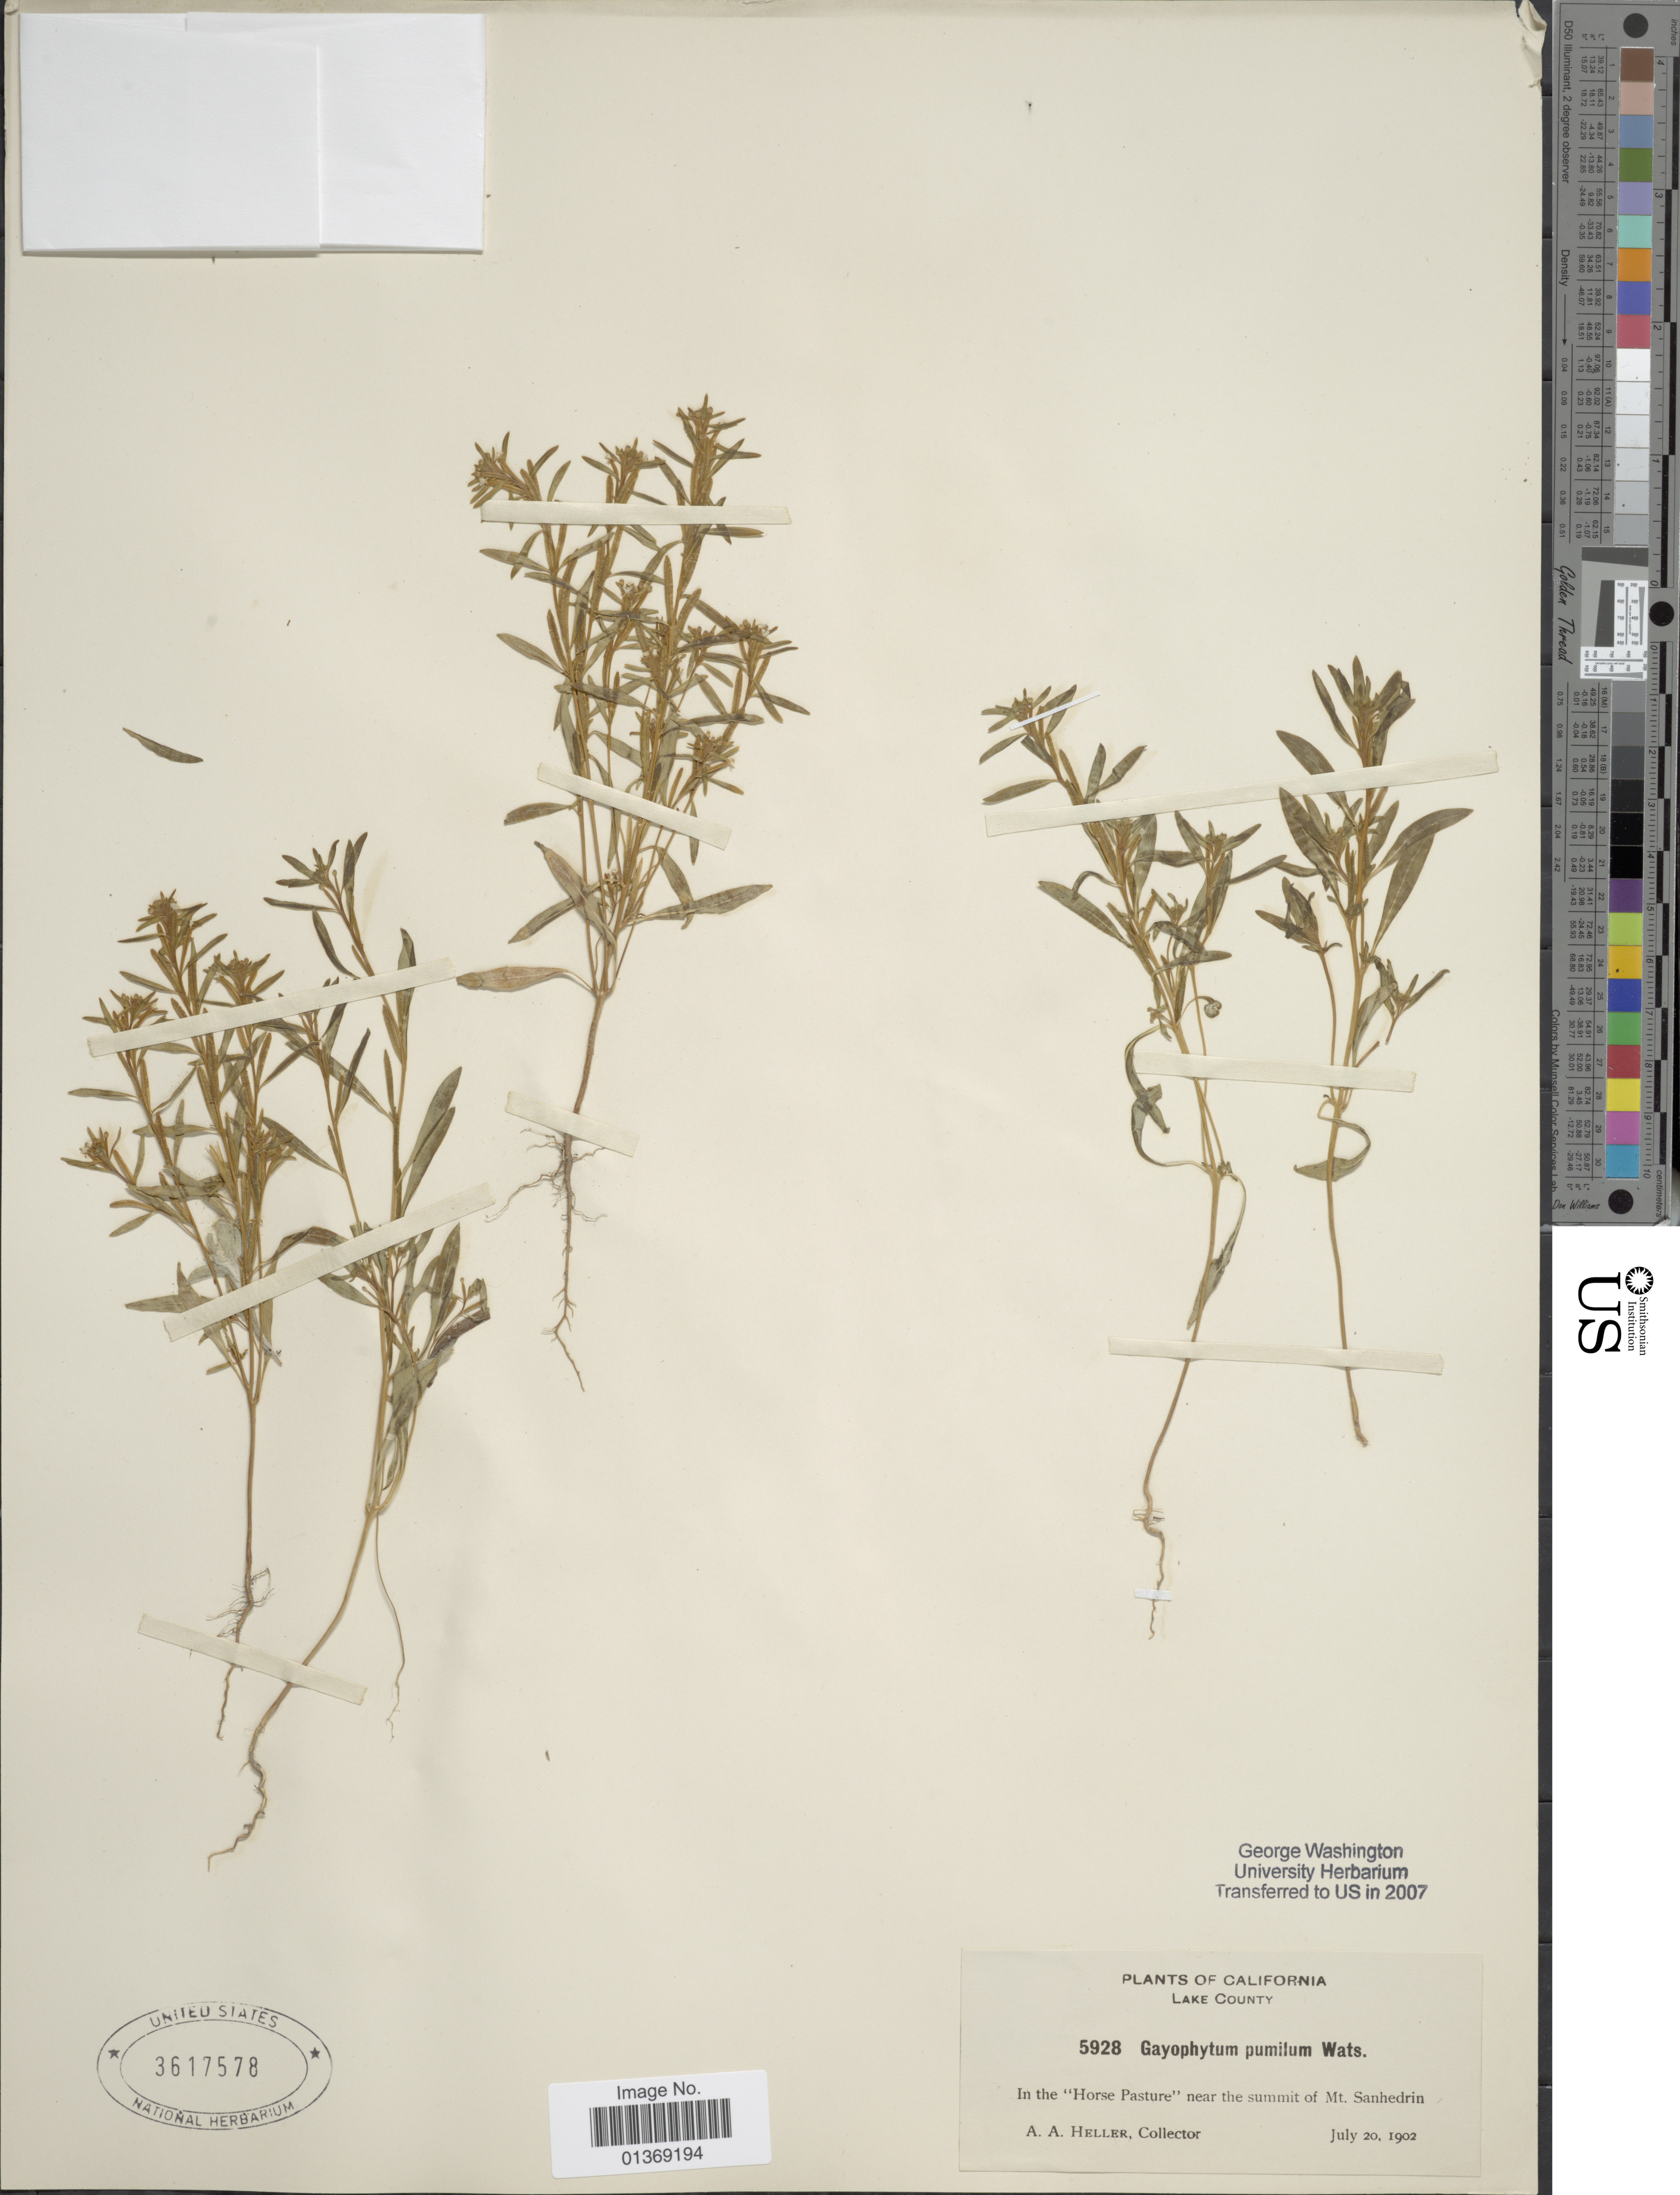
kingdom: Plantae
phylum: Tracheophyta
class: Magnoliopsida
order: Myrtales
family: Onagraceae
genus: Gayophytum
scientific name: Gayophytum humile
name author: A. Juss.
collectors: A. A. Heller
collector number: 5928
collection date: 1902-07-20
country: United States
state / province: California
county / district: Lake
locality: Lake County, In the "Horse Pasture" near the summit of Mt. Sanhedrin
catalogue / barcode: US 3617578